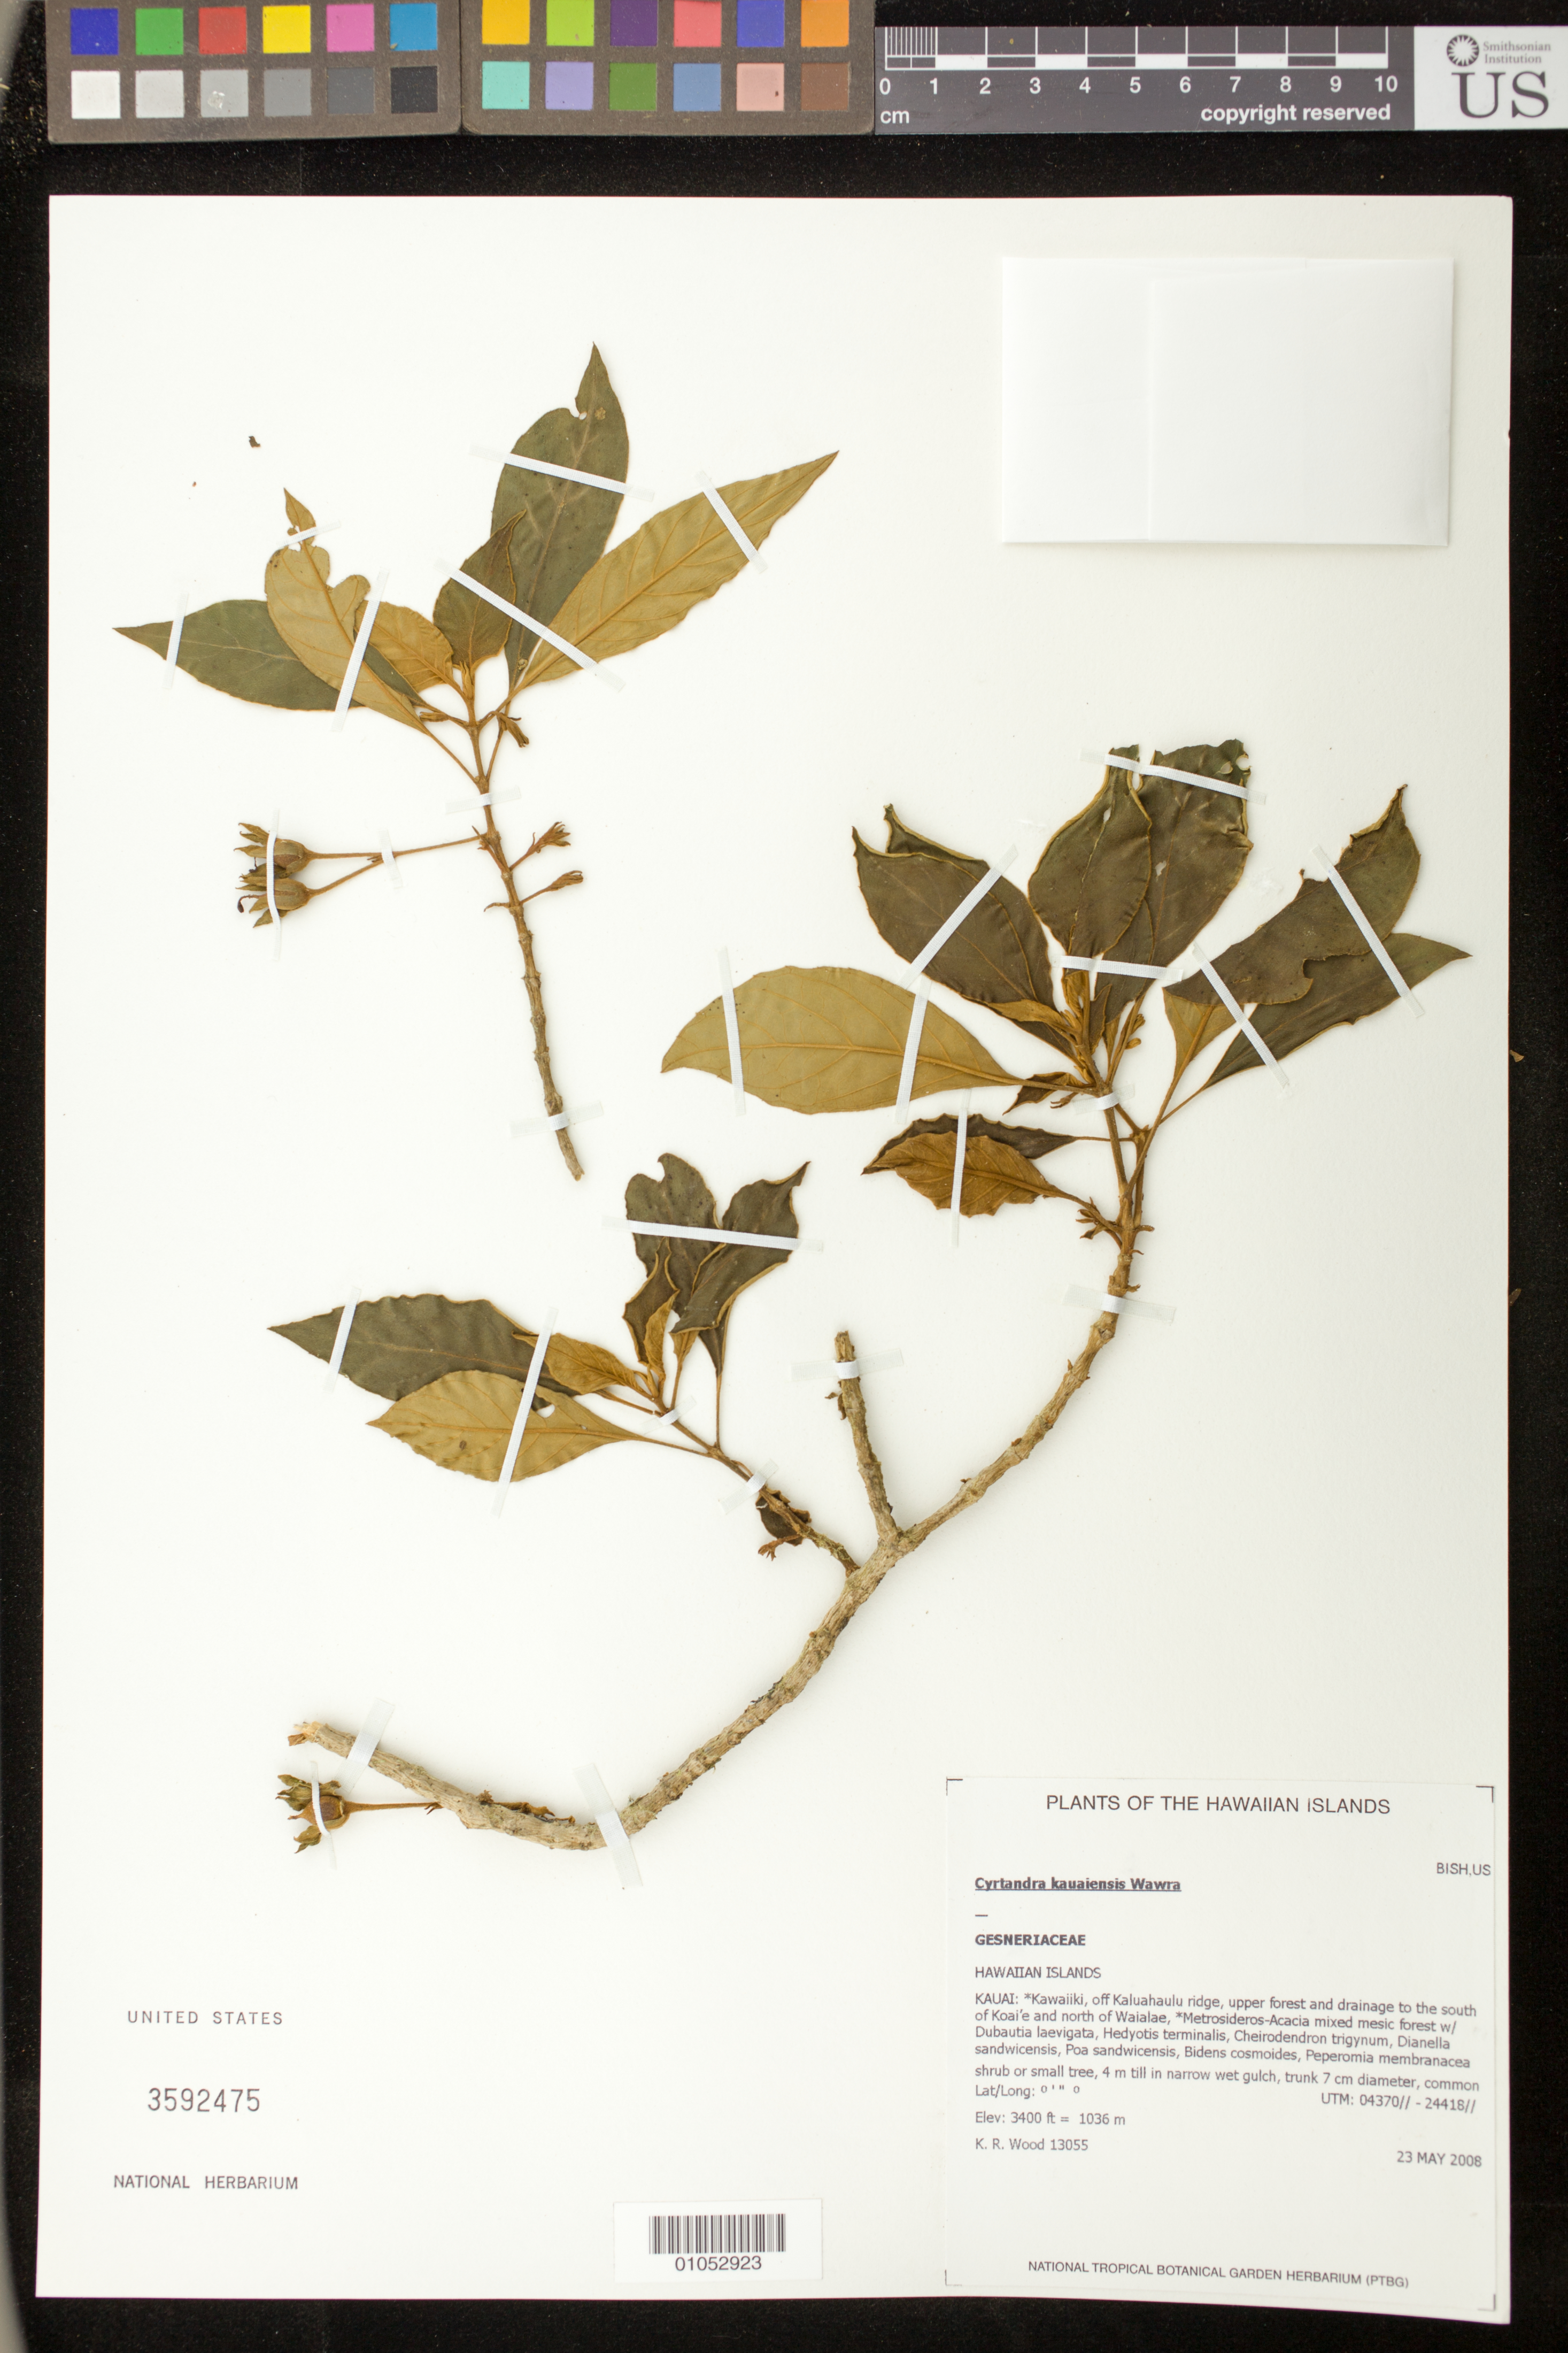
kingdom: Plantae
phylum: Tracheophyta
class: Magnoliopsida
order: Lamiales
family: Gesneriaceae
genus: Cyrtandra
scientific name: Cyrtandra kauaiensis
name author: Wawra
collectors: K. R. Wood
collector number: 13055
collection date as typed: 23 May 2008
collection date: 2008-05-23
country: United States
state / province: Hawaii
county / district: Kauai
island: Kaua'i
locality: Kawaiiki, off Kaluahaulu ridge, upper forest and drainage to the south of Koai'e and north of Waialae.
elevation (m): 1036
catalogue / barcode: US 3592475